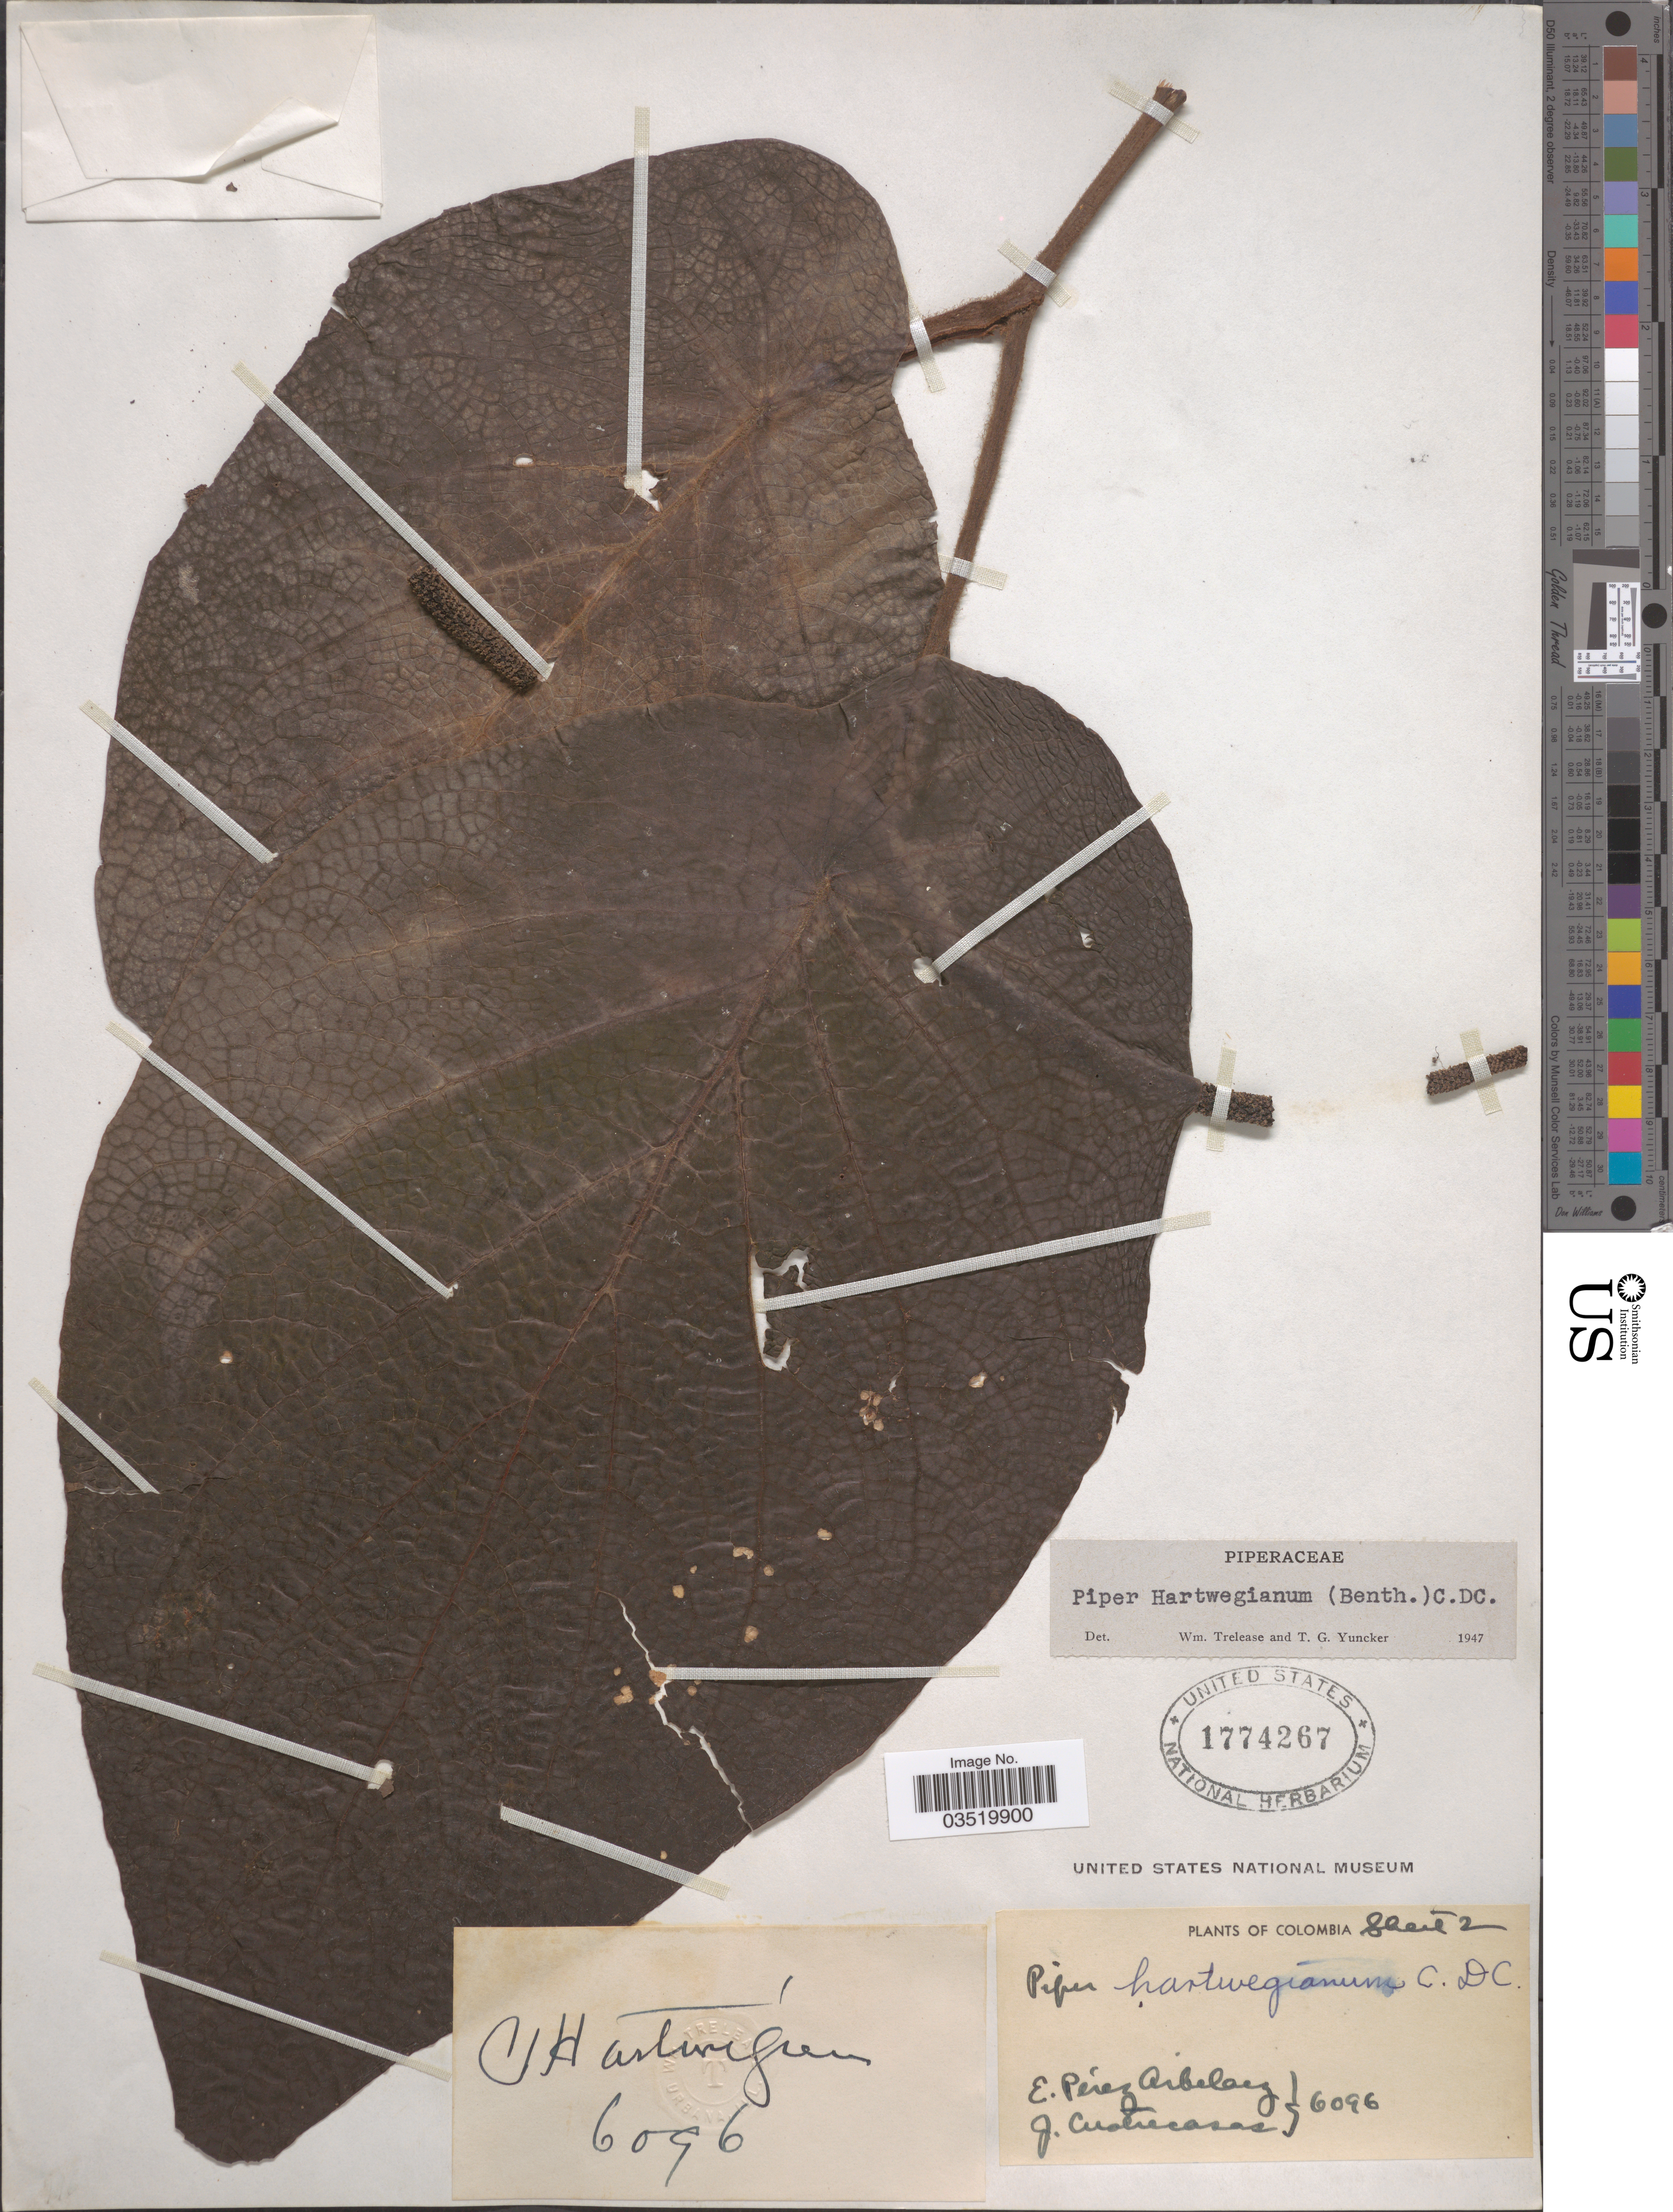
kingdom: Plantae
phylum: Tracheophyta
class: Magnoliopsida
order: Piperales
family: Piperaceae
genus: Piper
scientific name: Piper hartwegianum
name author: (Yunck.) C. DC.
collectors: E. Pérez Arbeláez & J. Cuatrecasas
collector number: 6096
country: Colombia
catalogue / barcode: US 1774267